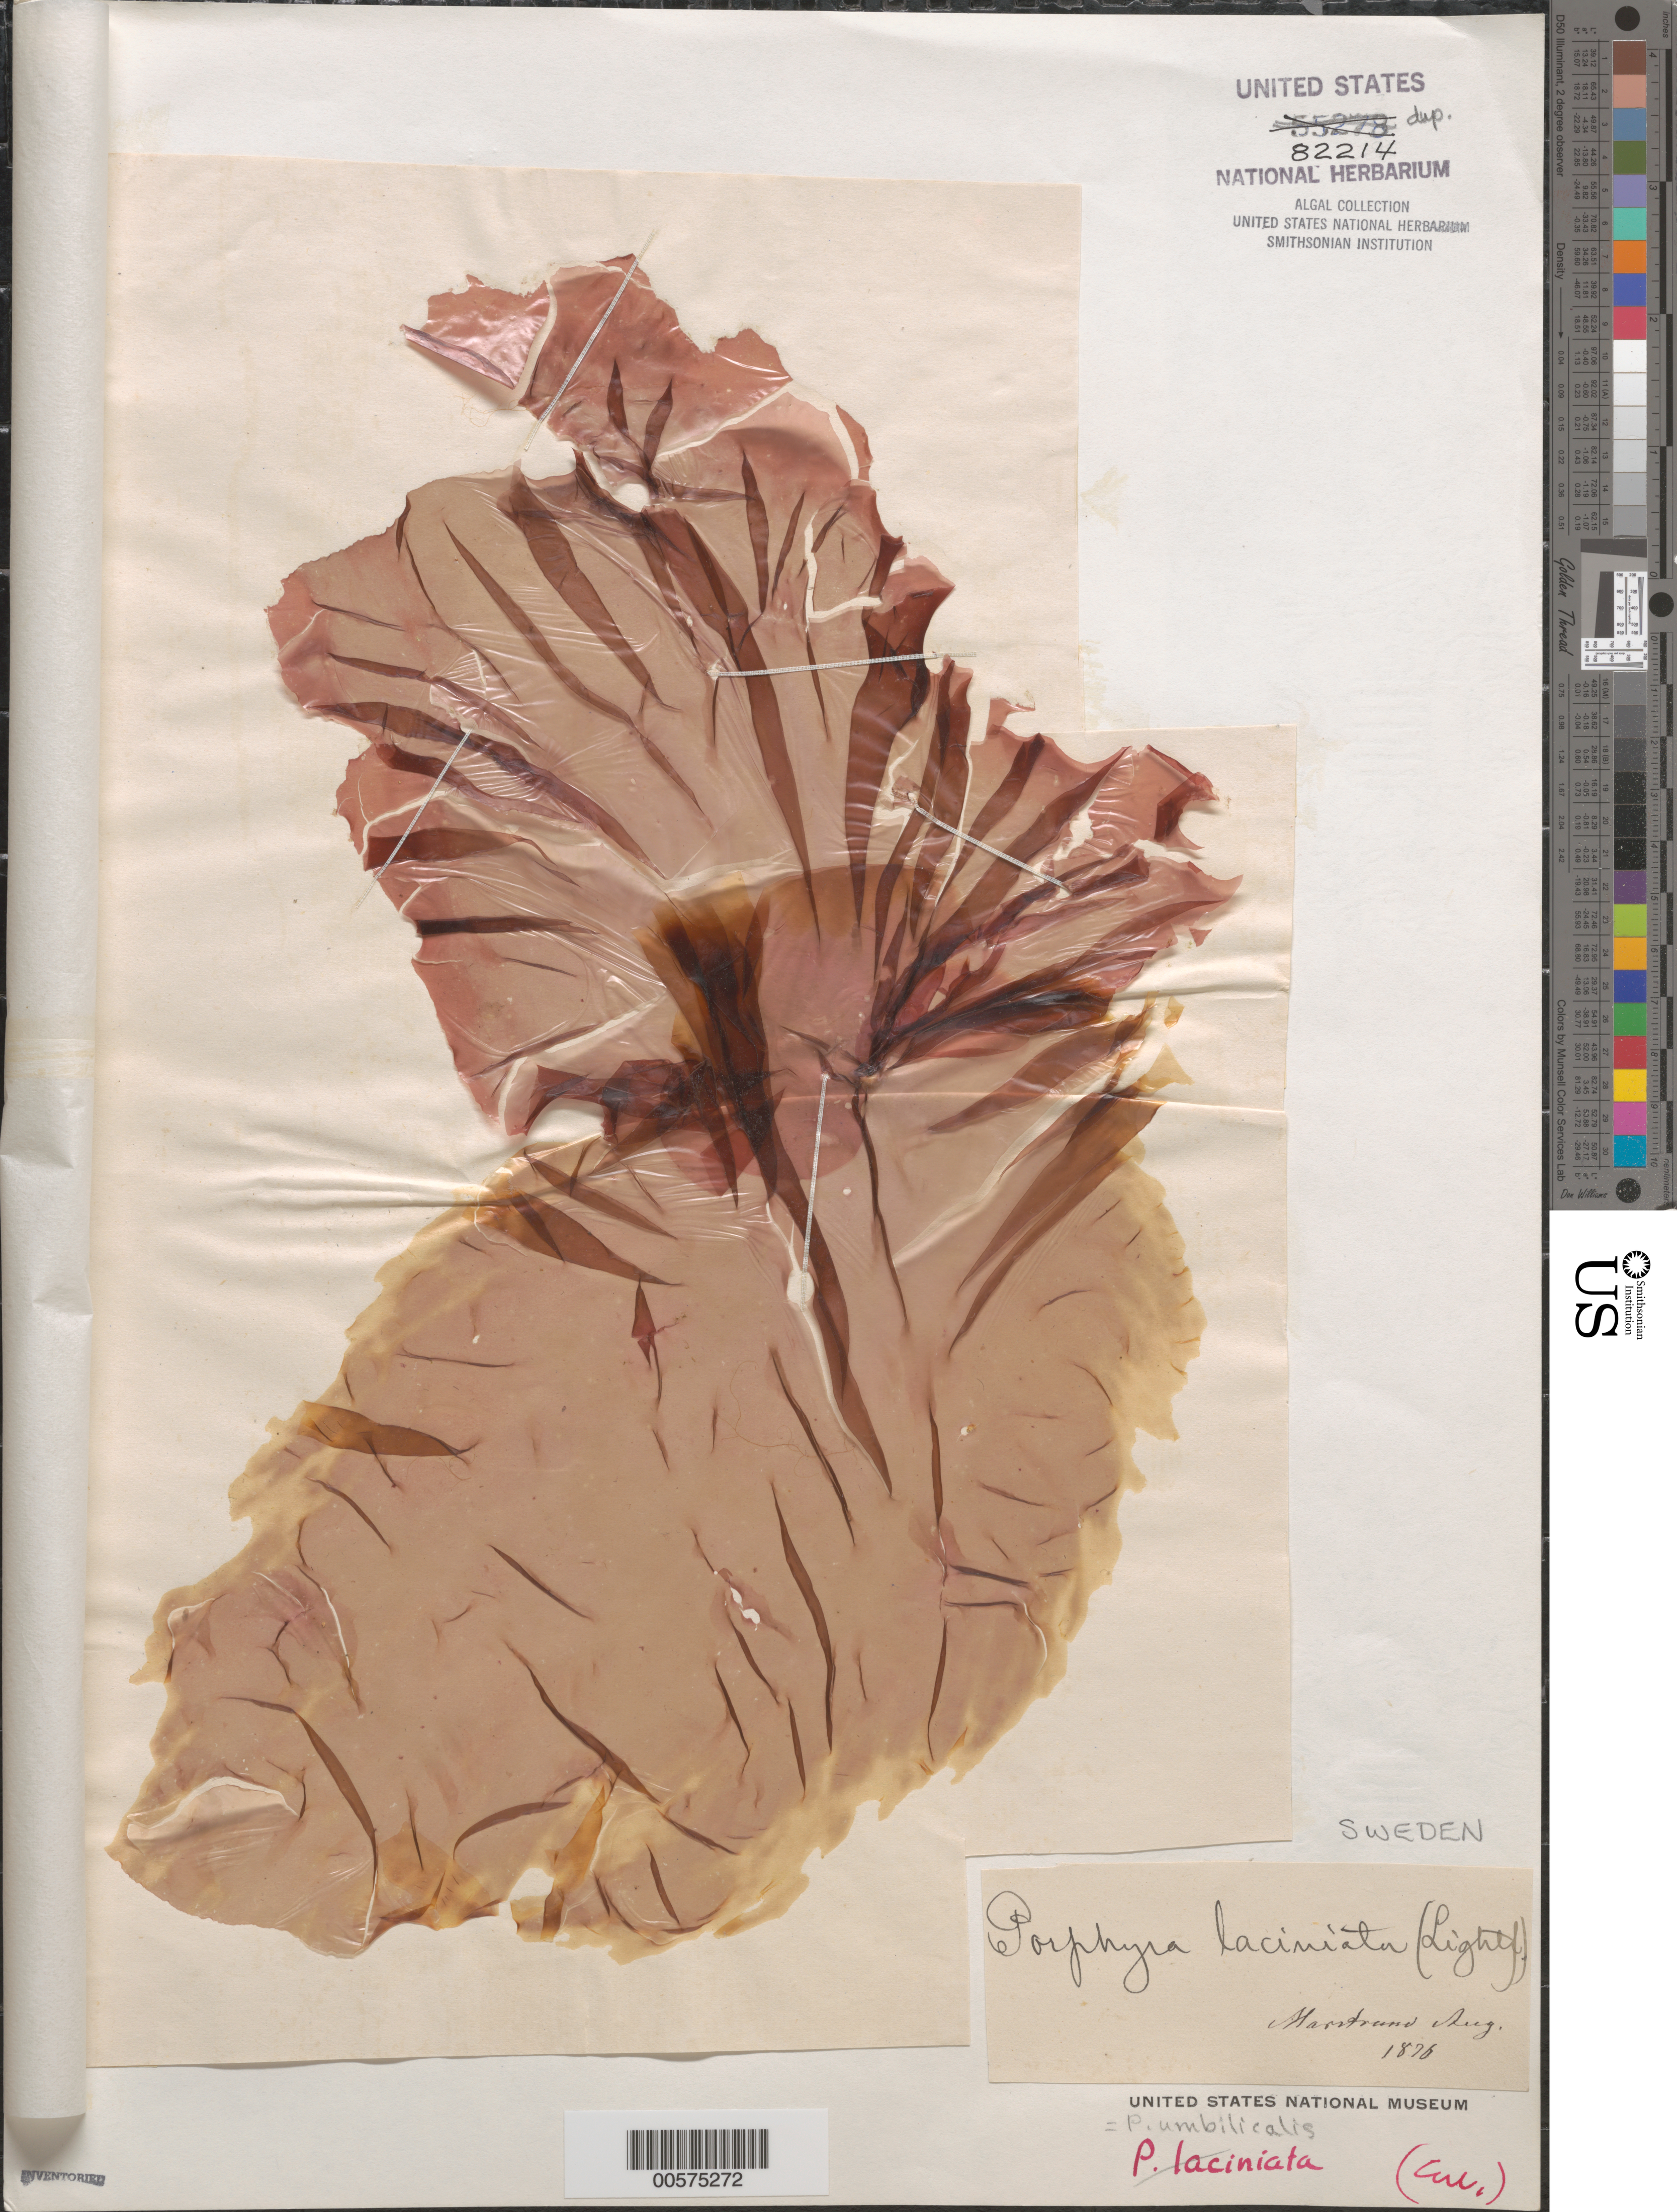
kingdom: Plantae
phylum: Rhodophyta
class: Bangiophyceae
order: Bangiales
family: Bangiaceae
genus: Porphyra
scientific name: Porphyra umbilicalis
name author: Kütz.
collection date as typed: Aug 1876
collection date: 1876-08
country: Sweden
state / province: Västra Götaland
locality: Marstrand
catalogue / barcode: US 82214